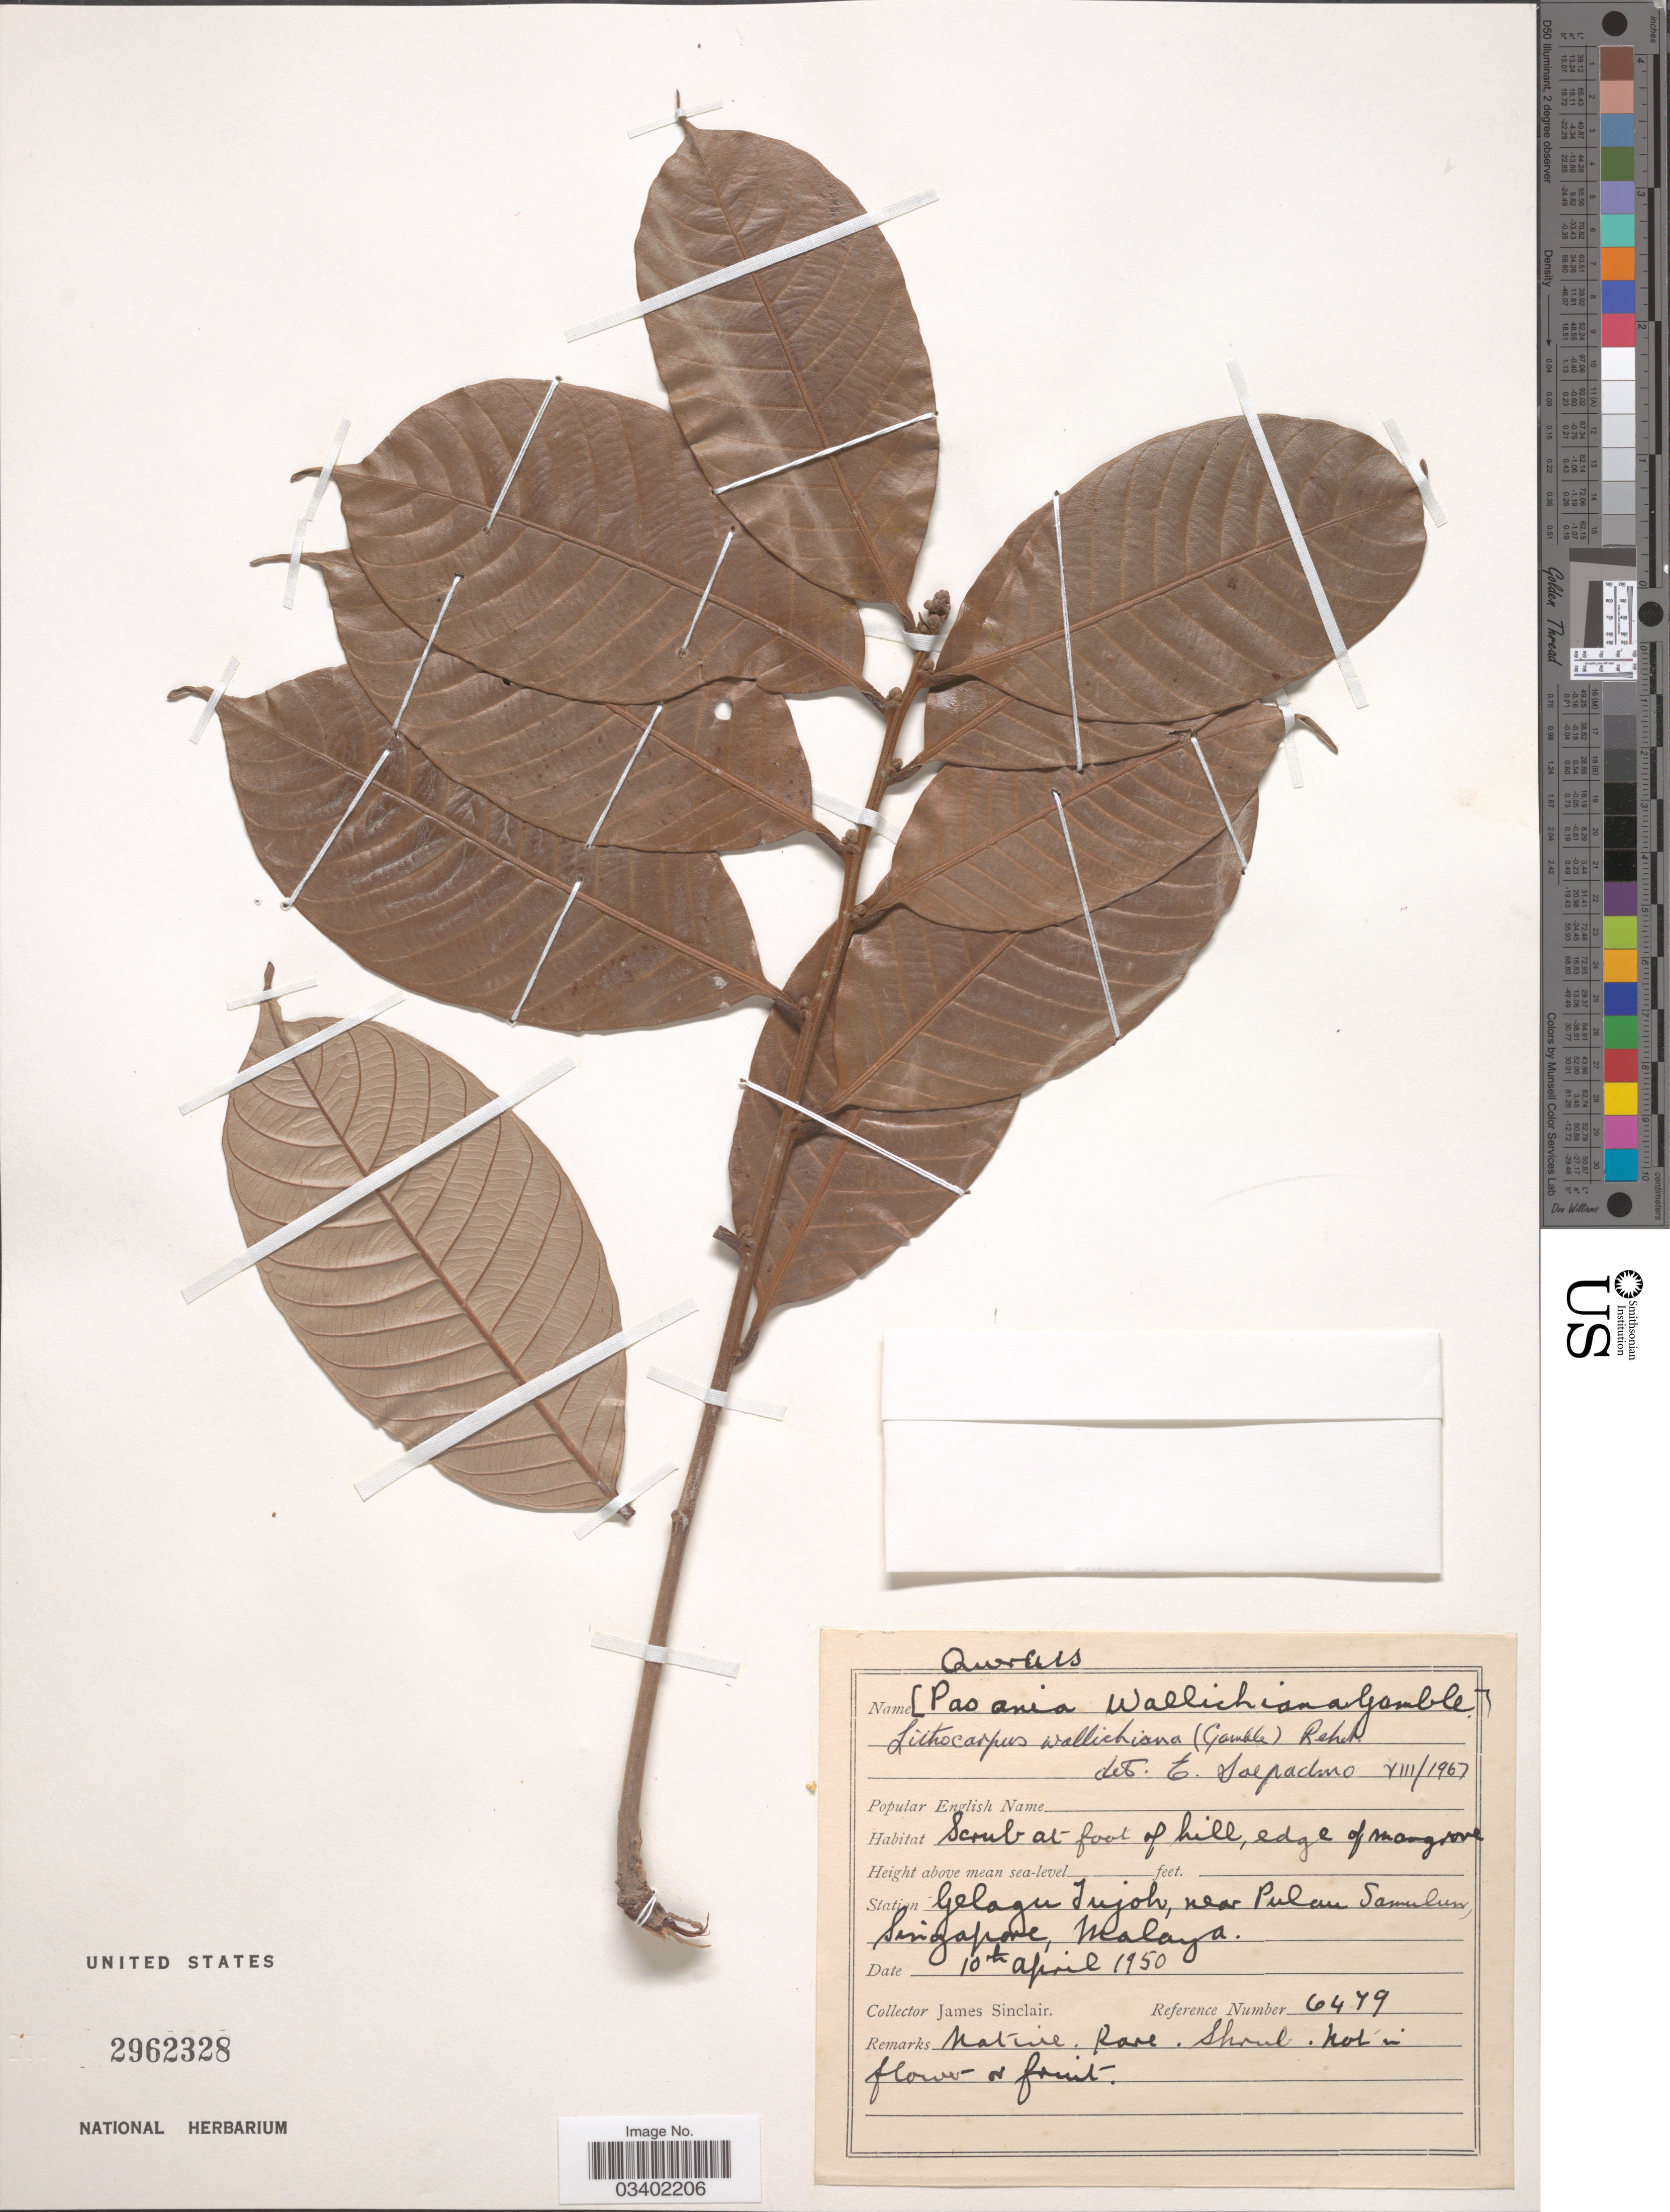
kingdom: Plantae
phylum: Tracheophyta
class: Magnoliopsida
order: Fagales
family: Fagaceae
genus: Lithocarpus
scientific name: Lithocarpus wallichianus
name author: (Lindl. ex Hance) Rehder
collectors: J. Sinclair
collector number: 6479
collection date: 1950-04-10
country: Singapore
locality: Gelagu Tujoh, near Pulau Samulun, Malaya.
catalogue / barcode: US 2962328